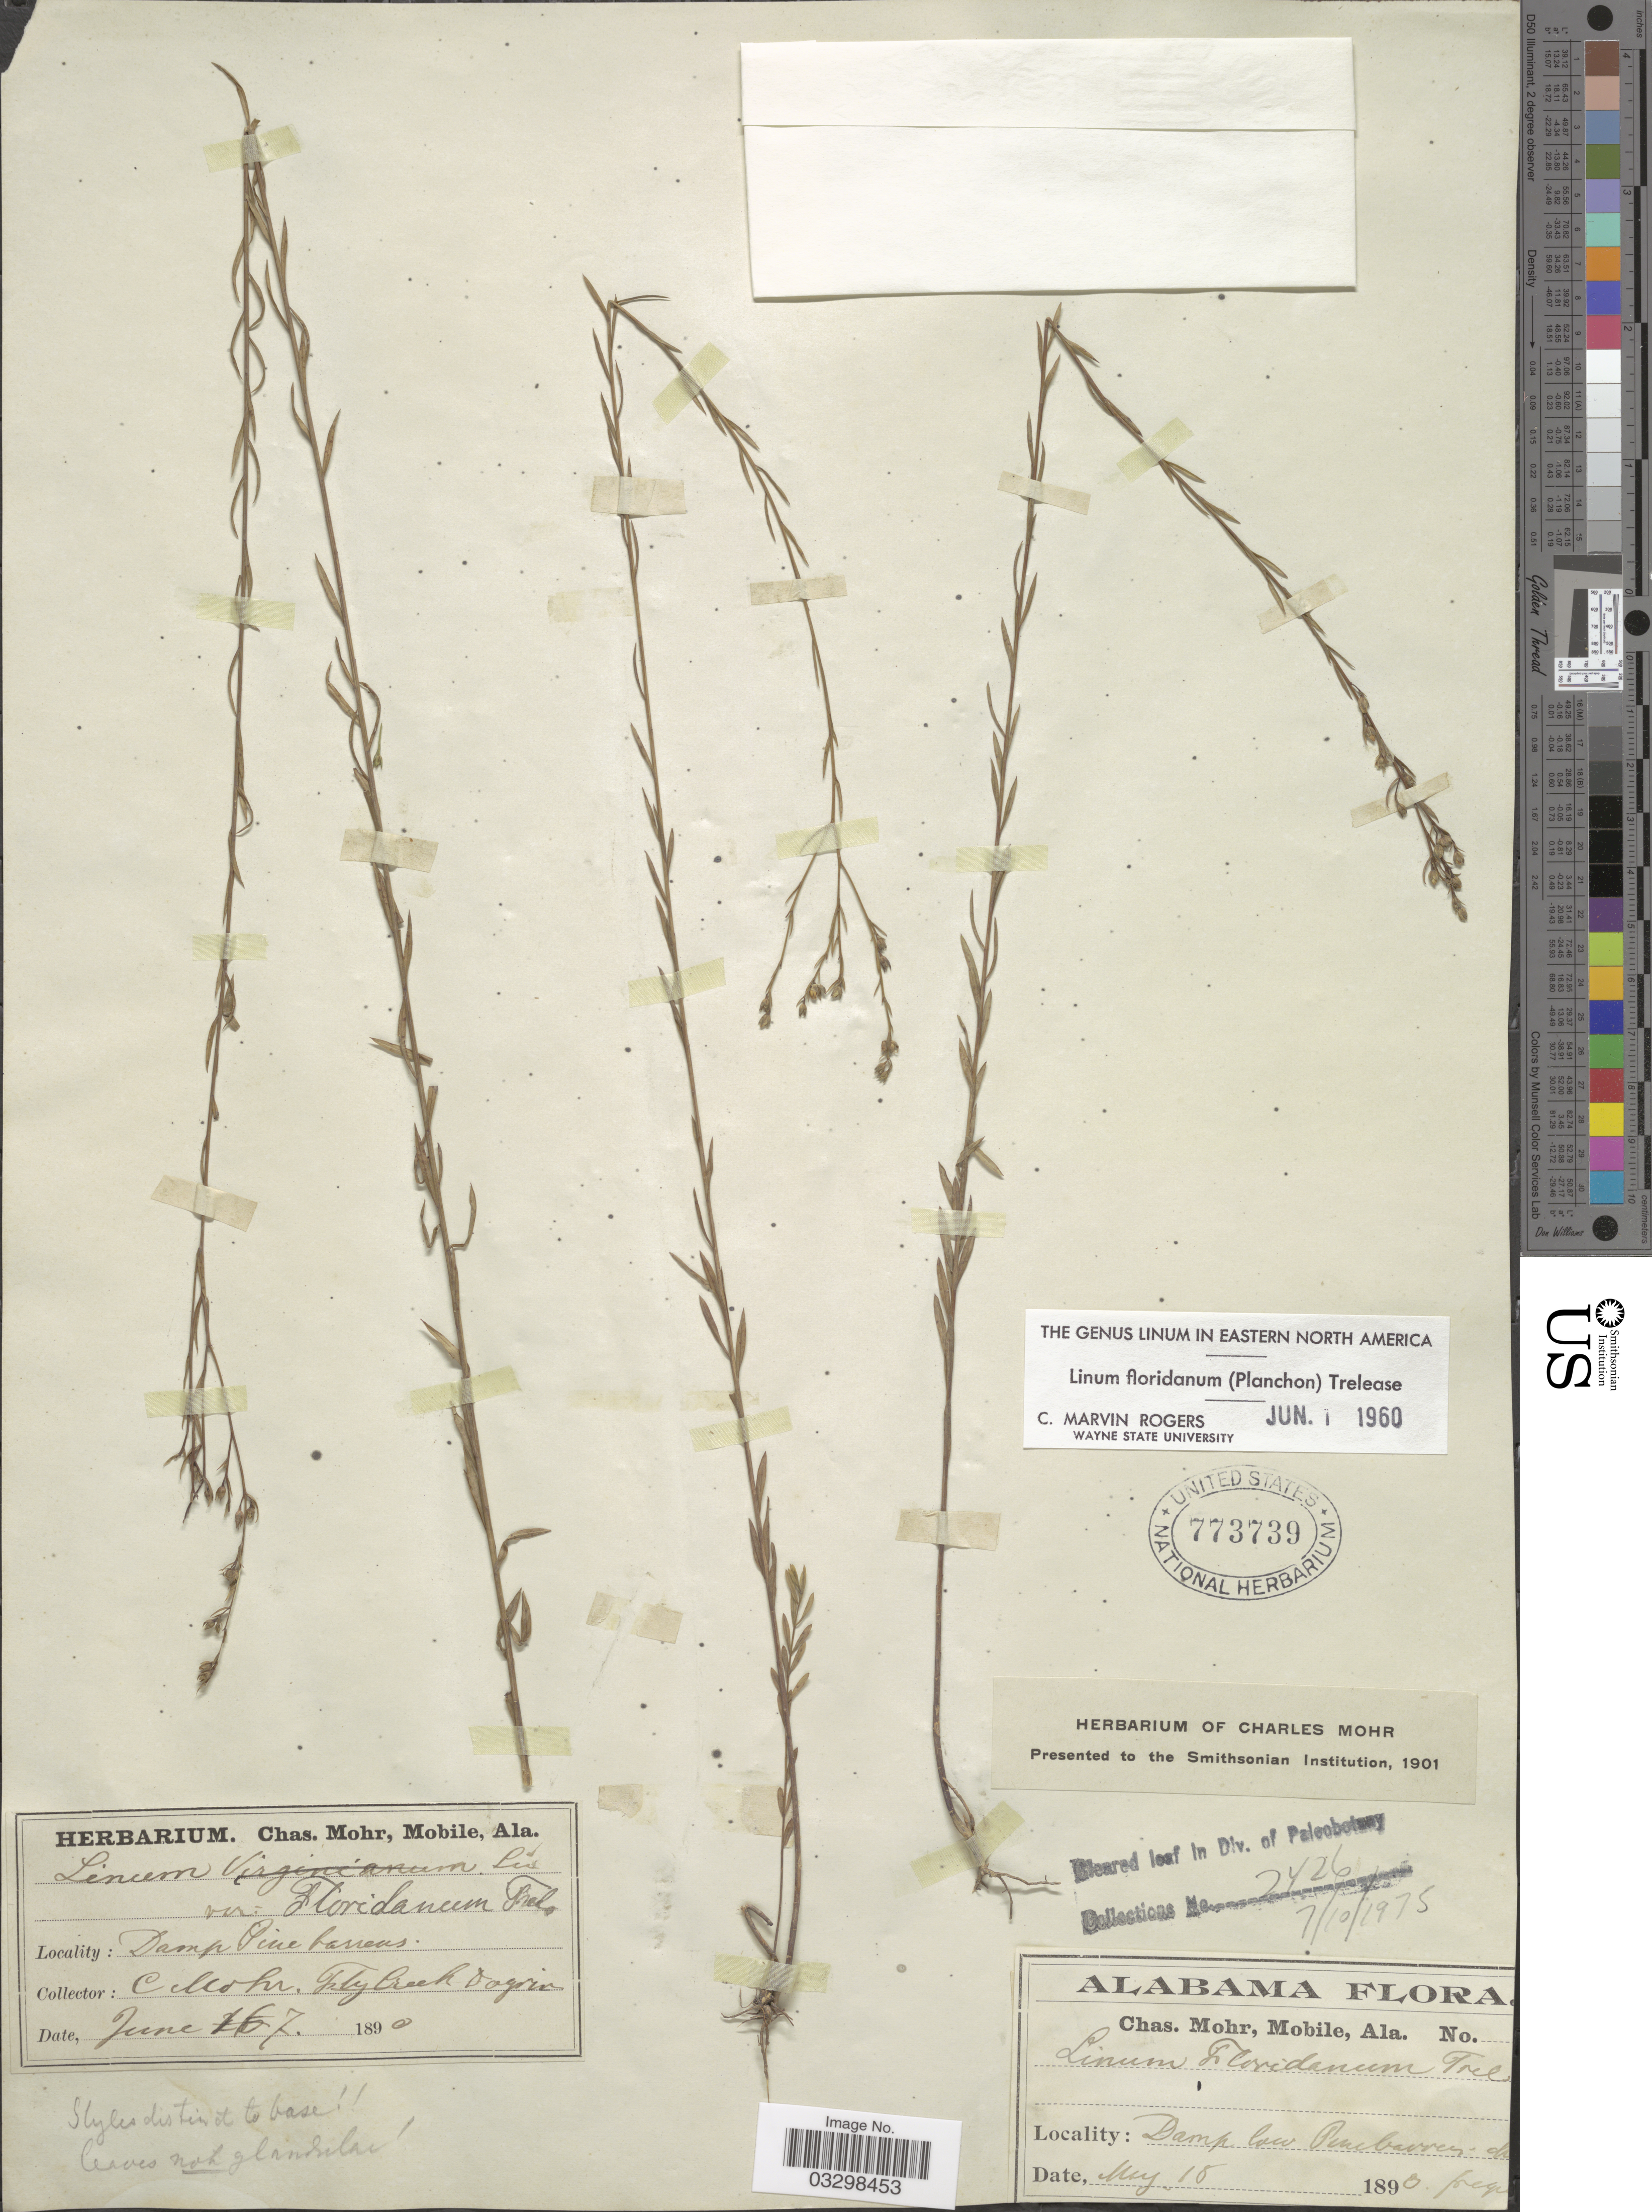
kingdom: Plantae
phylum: Tracheophyta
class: Magnoliopsida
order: Malpighiales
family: Linaceae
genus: Linum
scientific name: Linum floridanum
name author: (Planch.) Trel.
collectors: Mohr, C. T. (herbarium)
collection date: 1890-05-15/1890-06-07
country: United States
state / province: Alabama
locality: Fly Creek, Dog river.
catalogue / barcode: US 773739